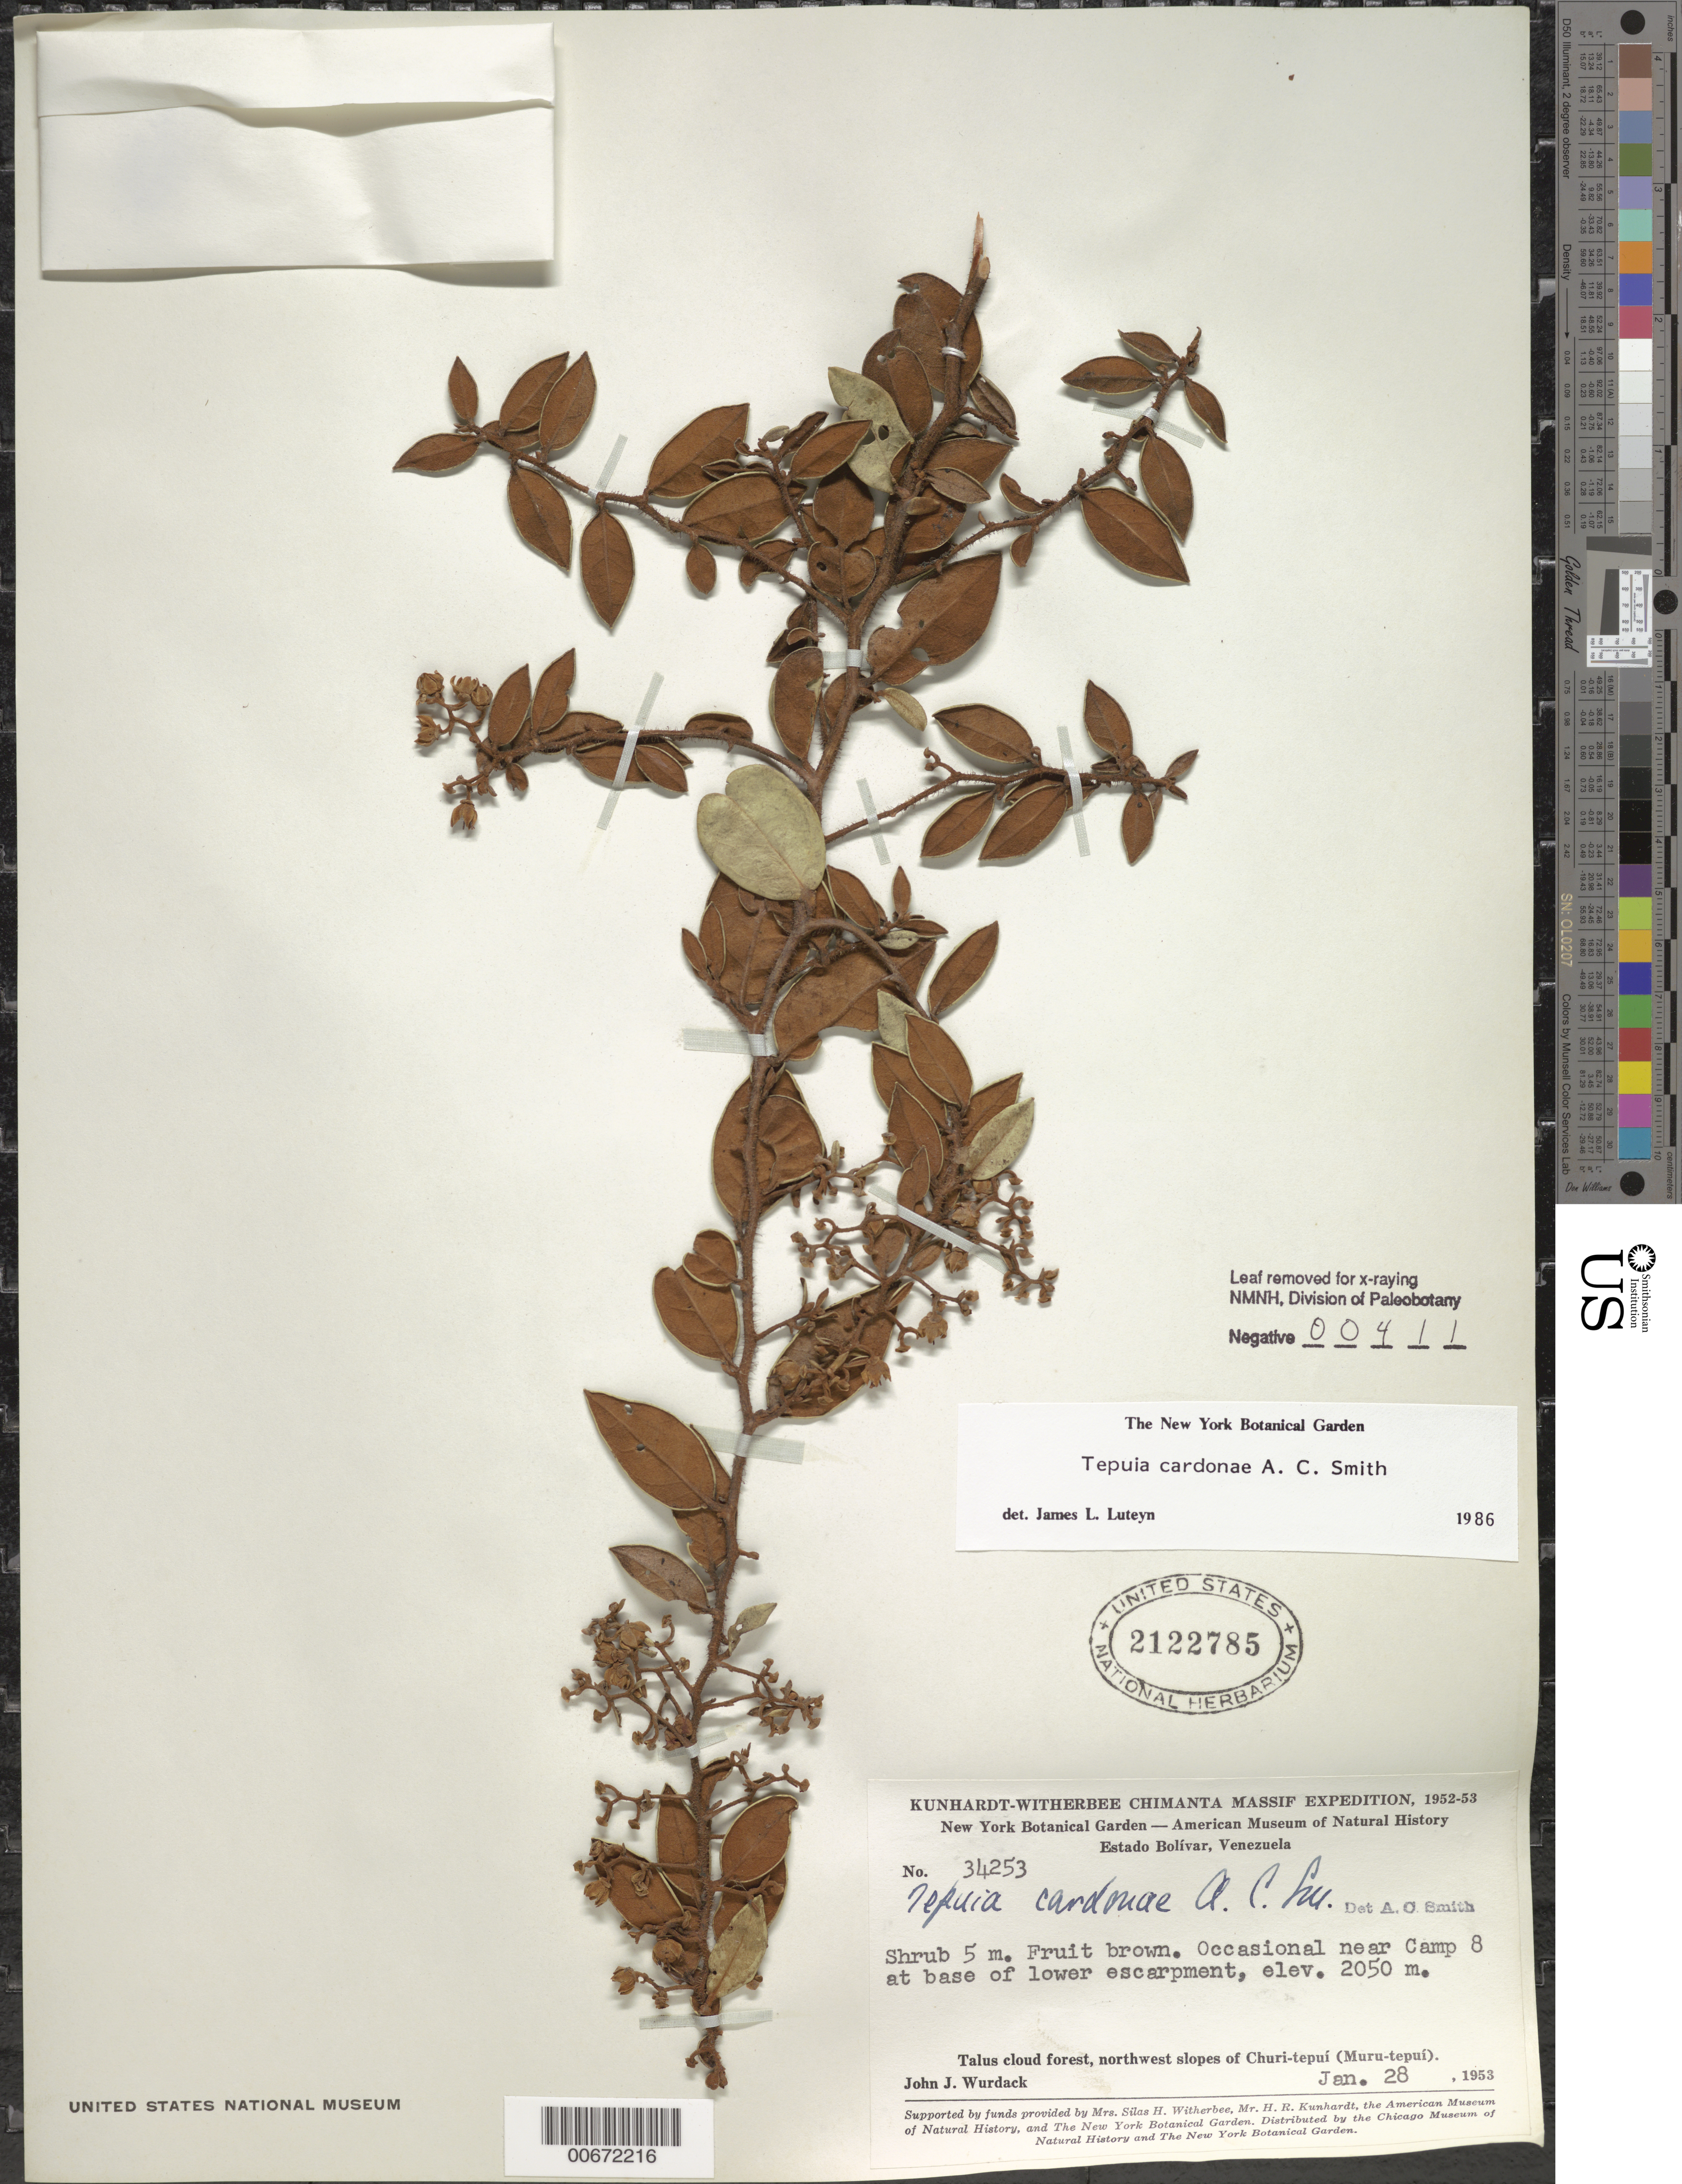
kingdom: Plantae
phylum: Tracheophyta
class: Magnoliopsida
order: Ericales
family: Ericaceae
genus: Tepuia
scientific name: Tepuia cardonae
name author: A.C. Sm.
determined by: Luteyn, J. L.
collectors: J. J. Wurdack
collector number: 34253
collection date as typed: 28-Jan-53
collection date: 1953-01-28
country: Venezuela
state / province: Bolívar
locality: Churi-tepuí (Muru-tepuí), Camp 8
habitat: Talus cloud forest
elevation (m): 2050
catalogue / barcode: US 2122785